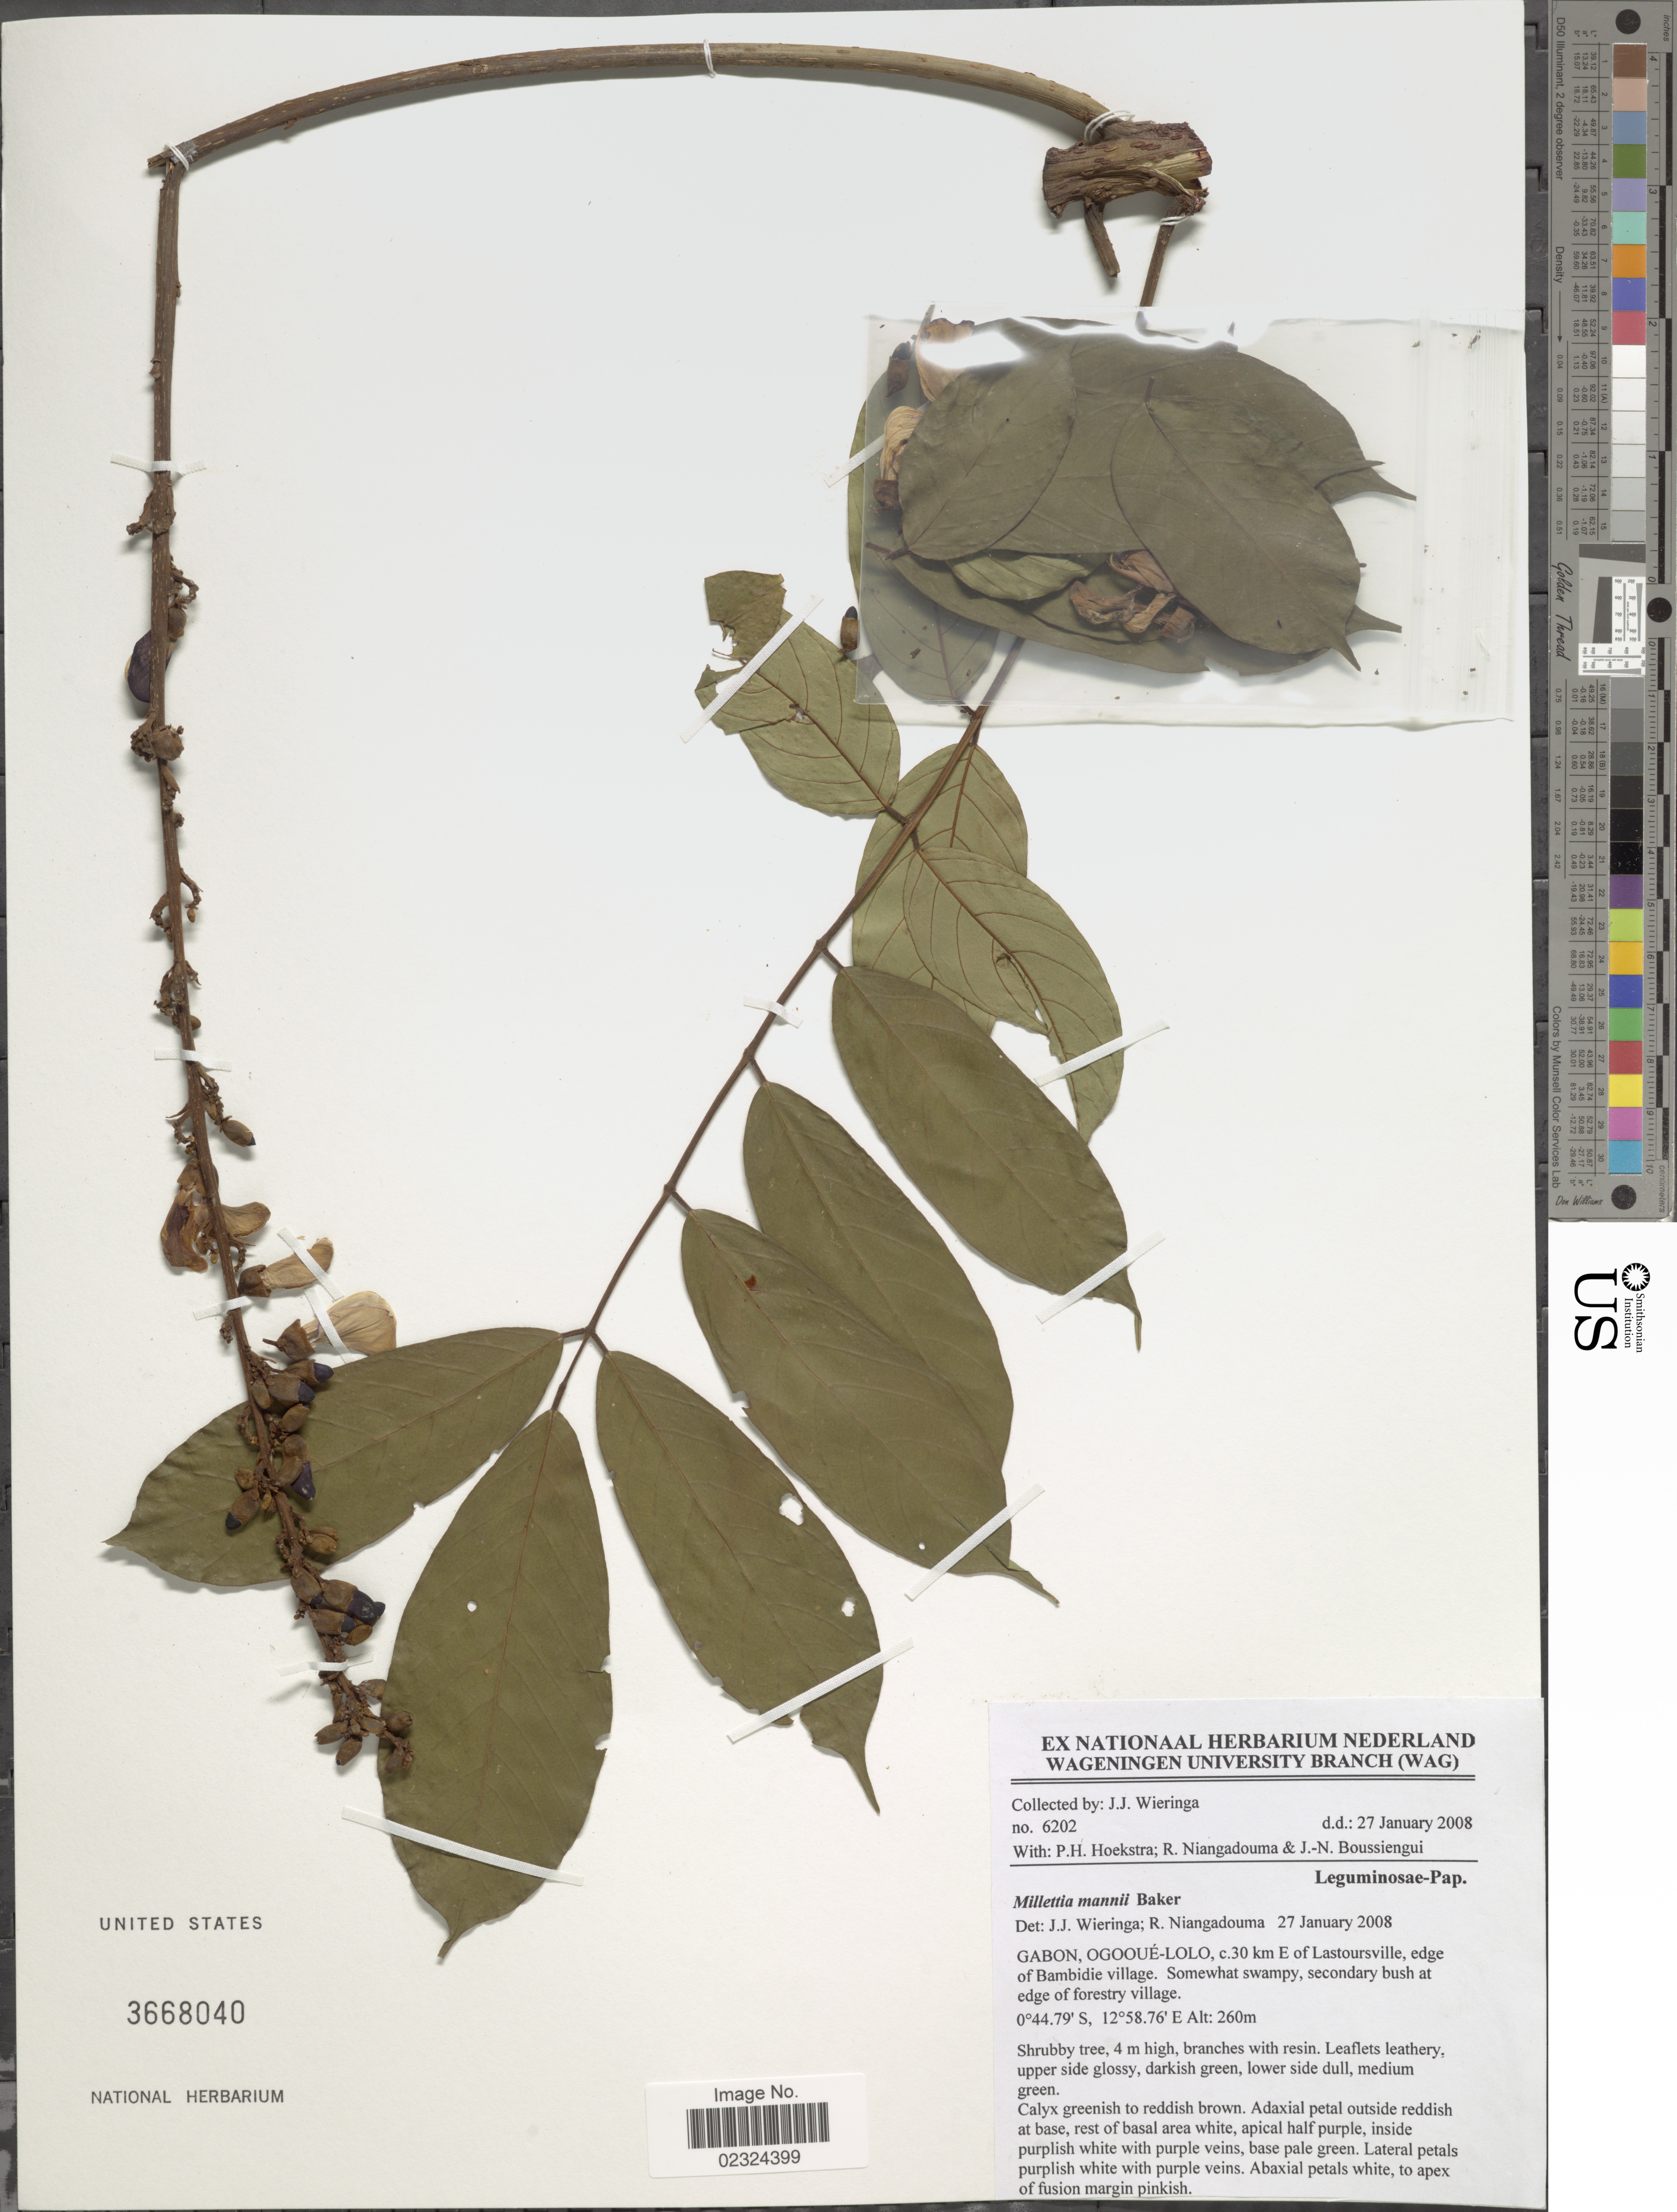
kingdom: Plantae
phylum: Tracheophyta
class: Magnoliopsida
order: Fabales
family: Fabaceae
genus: Millettia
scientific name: Millettia mannii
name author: Baker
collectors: J. Wieringa, P. Hoekstra, R. Niangadouma & J. Boussiengui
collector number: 6202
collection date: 2008-01-27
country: Gabon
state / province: Ogooue-Lolo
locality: C. 30 km E of Lastoursville, edge of Bambidie village.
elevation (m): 260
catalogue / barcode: US 3668040